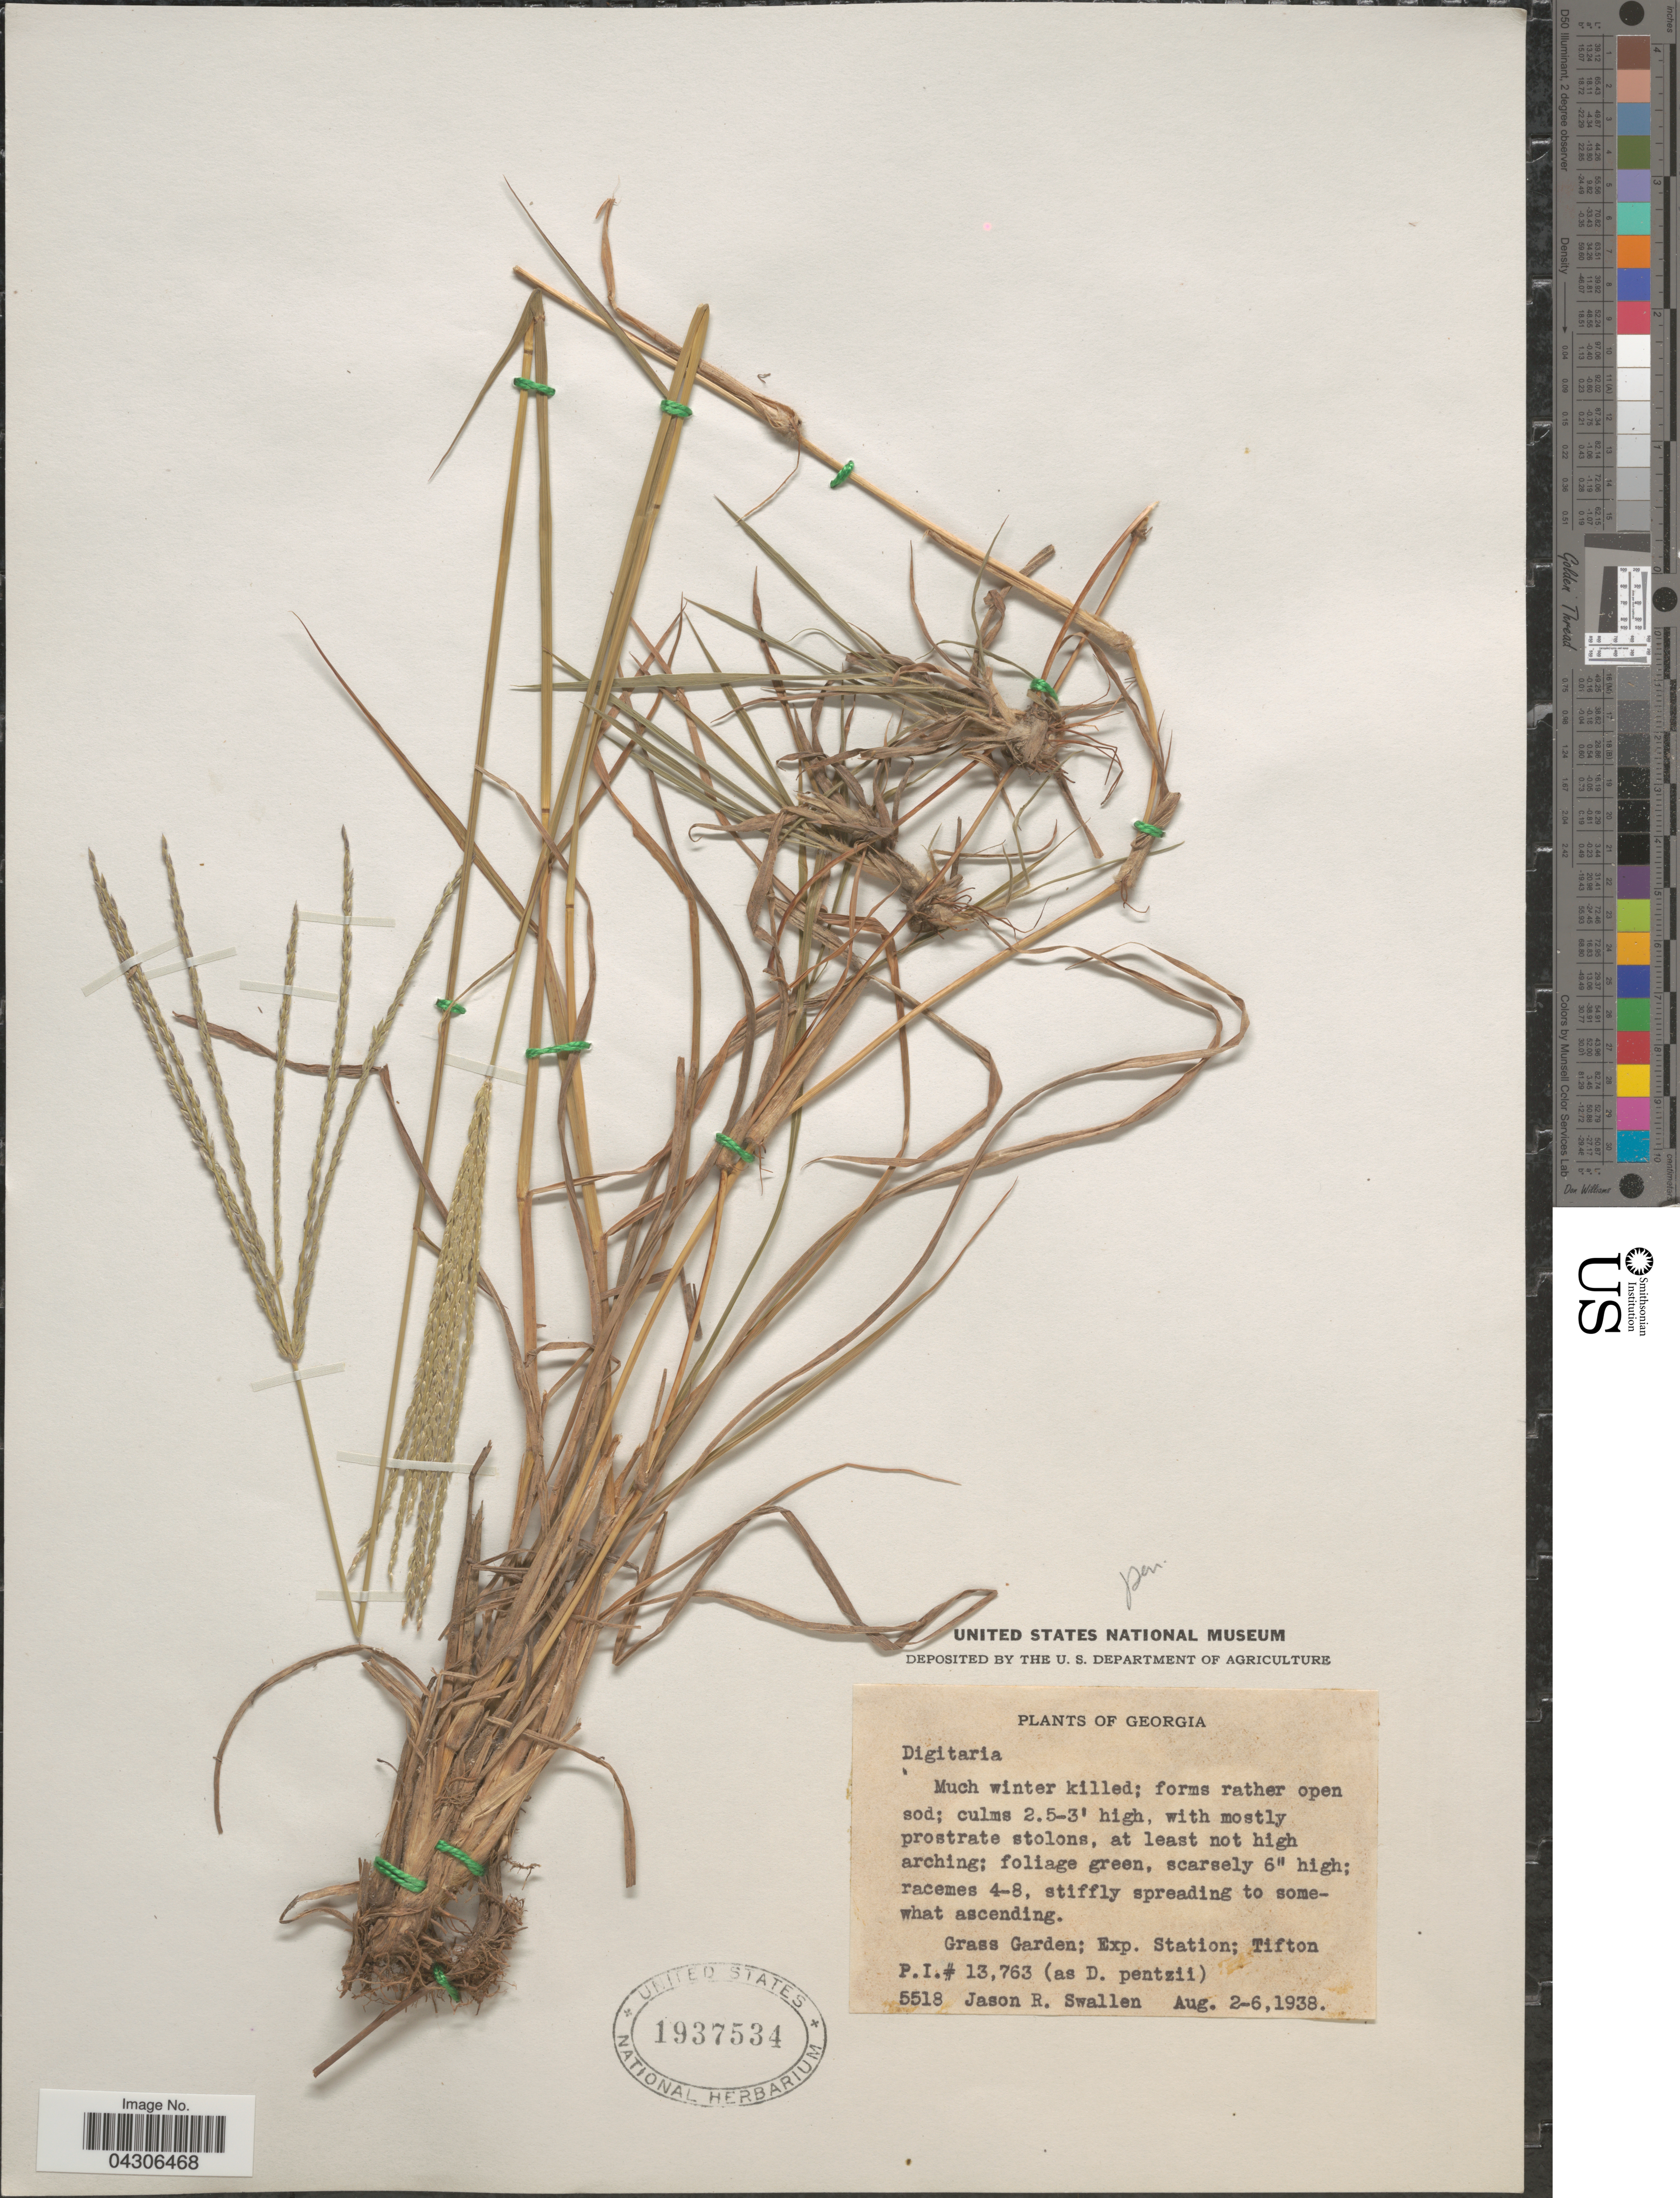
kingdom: Plantae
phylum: Tracheophyta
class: Liliopsida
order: Poales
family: Poaceae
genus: Digitaria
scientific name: Digitaria sp.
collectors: J. R. Swallen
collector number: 5518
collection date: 1938-08-02/1938-08-06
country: United States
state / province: Georgia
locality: Grass Garden; Exp. Station; Tifton.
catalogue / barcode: US 1937534